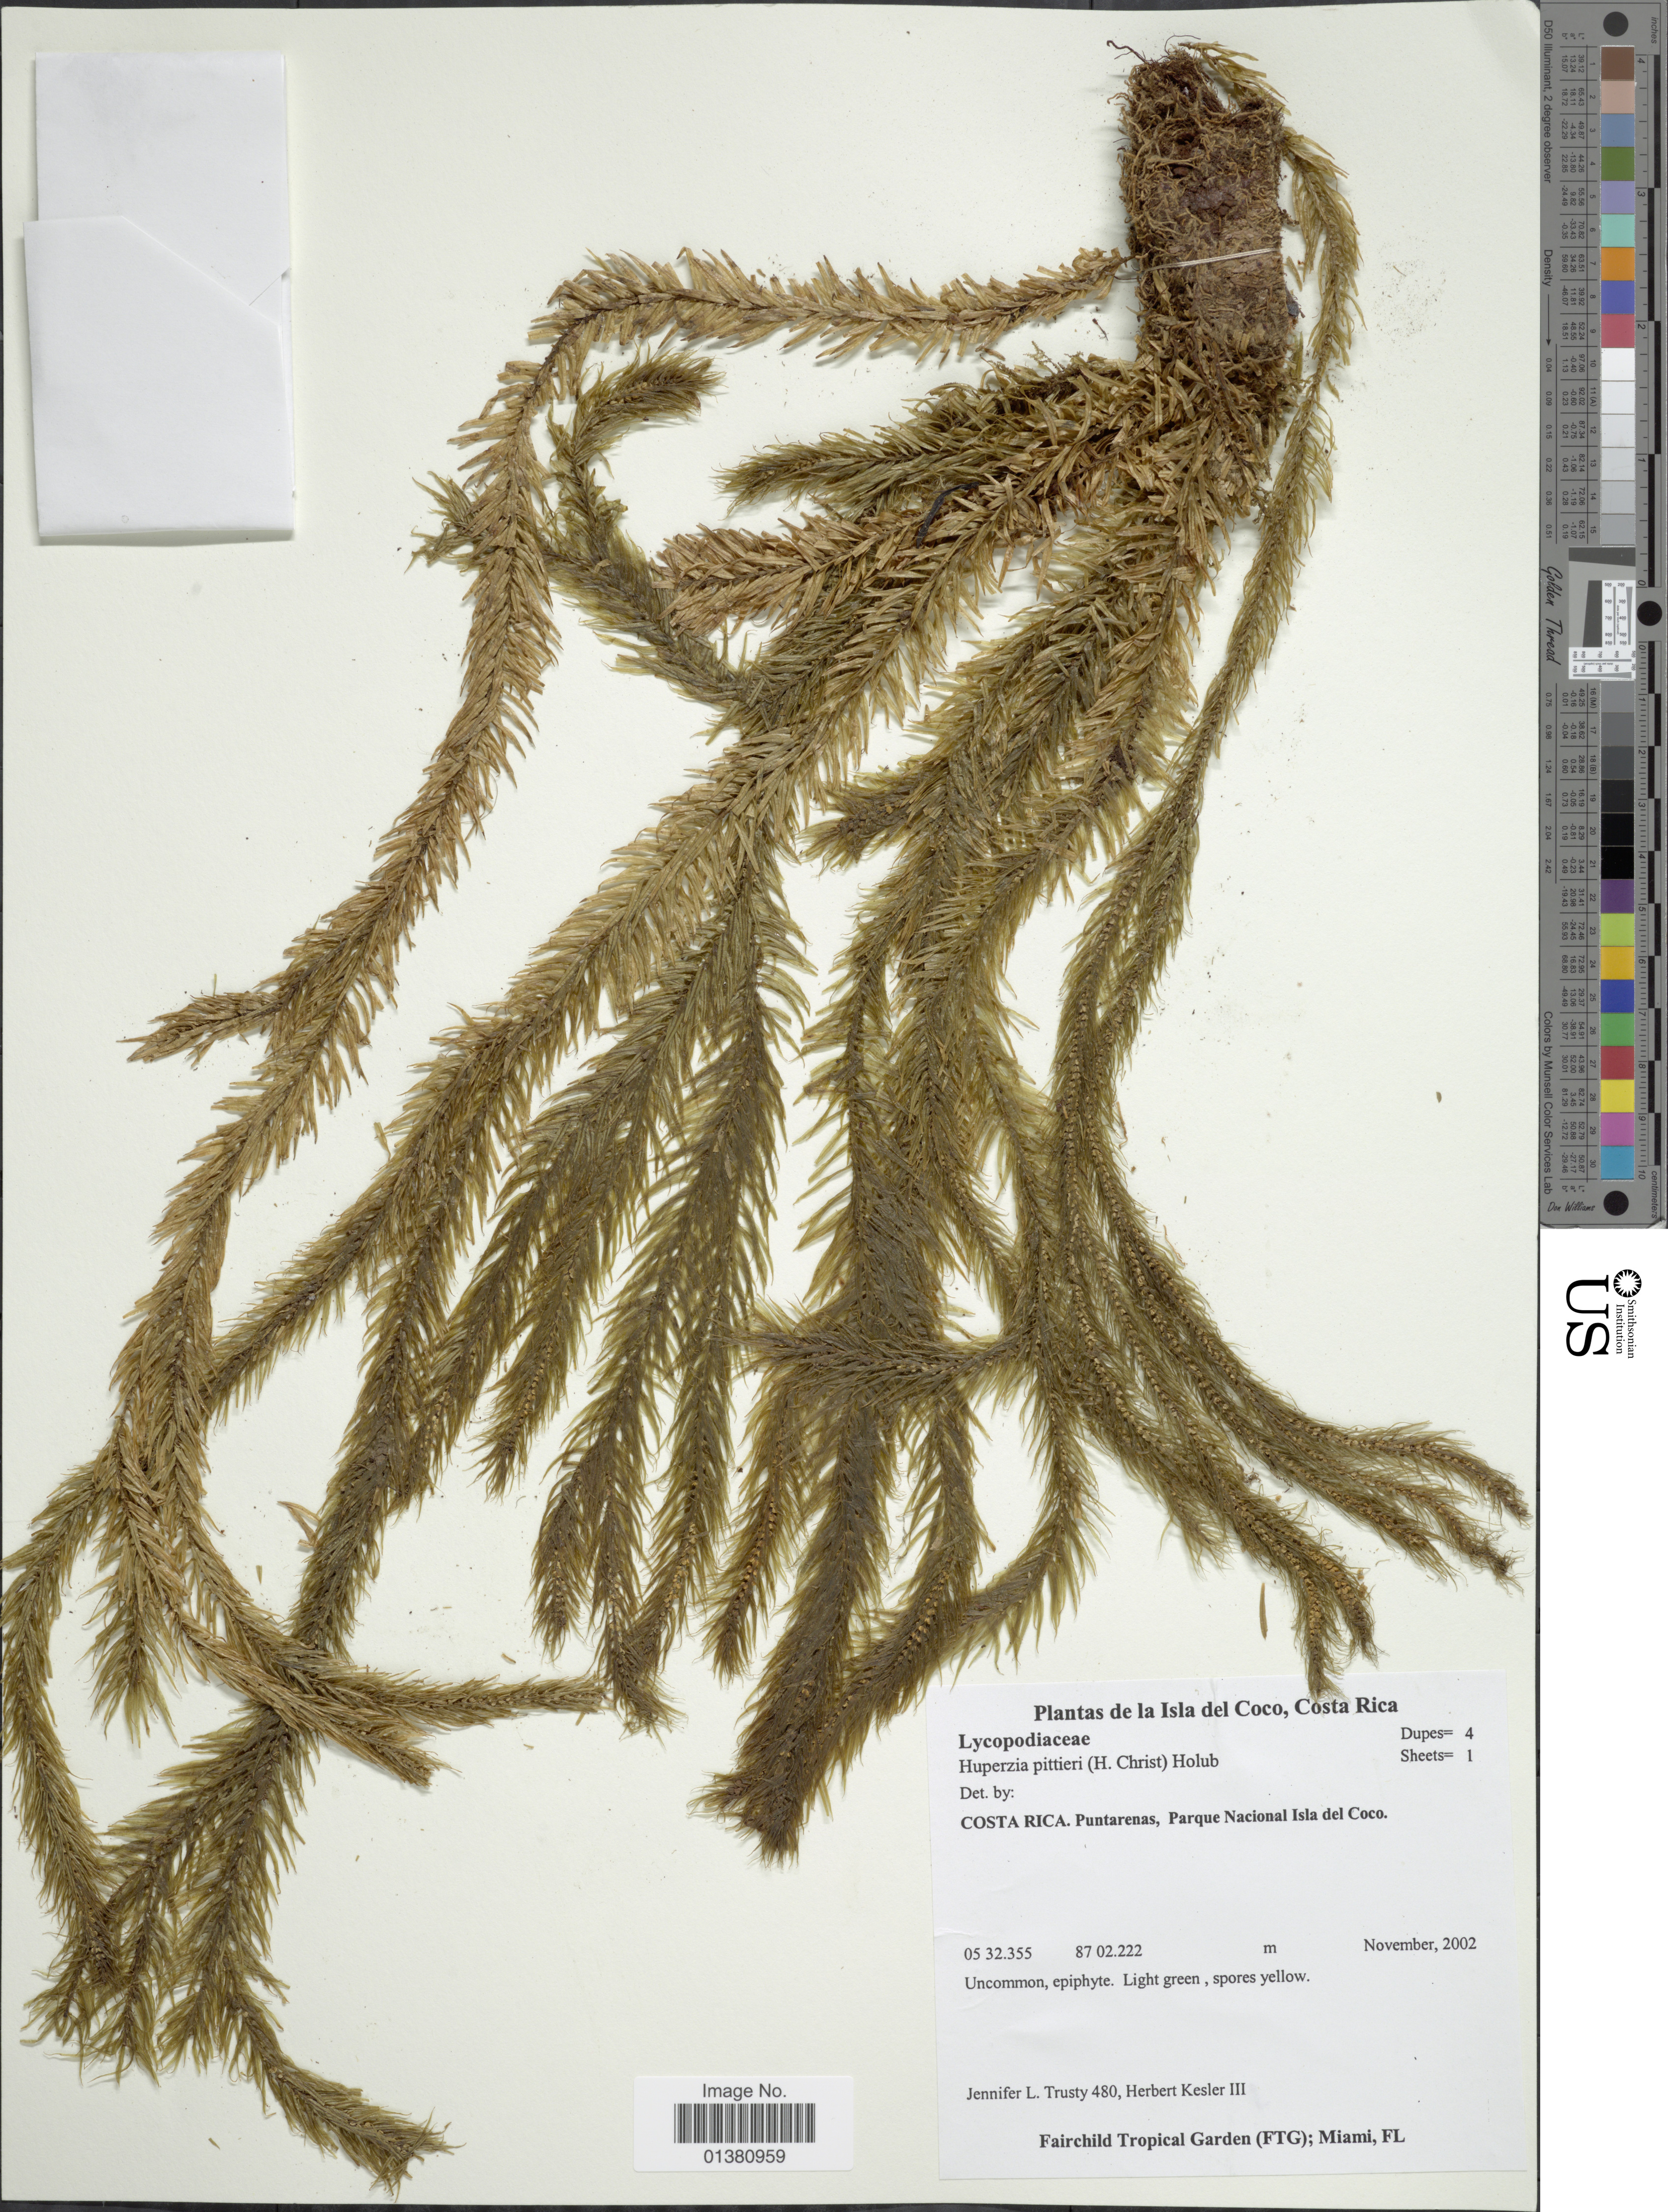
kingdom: Plantae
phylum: Tracheophyta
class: Lycopodiopsida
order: Lycopodiales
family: Lycopodiaceae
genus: Phlegmariurus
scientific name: Phlegmariurus pittieri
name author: (Christ) B. Øllg.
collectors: J. Trusty & H. Kesler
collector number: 480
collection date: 2002-11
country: Costa Rica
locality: De la Isla del Coco, Puntarenas, parque Nacional Isla del Coco